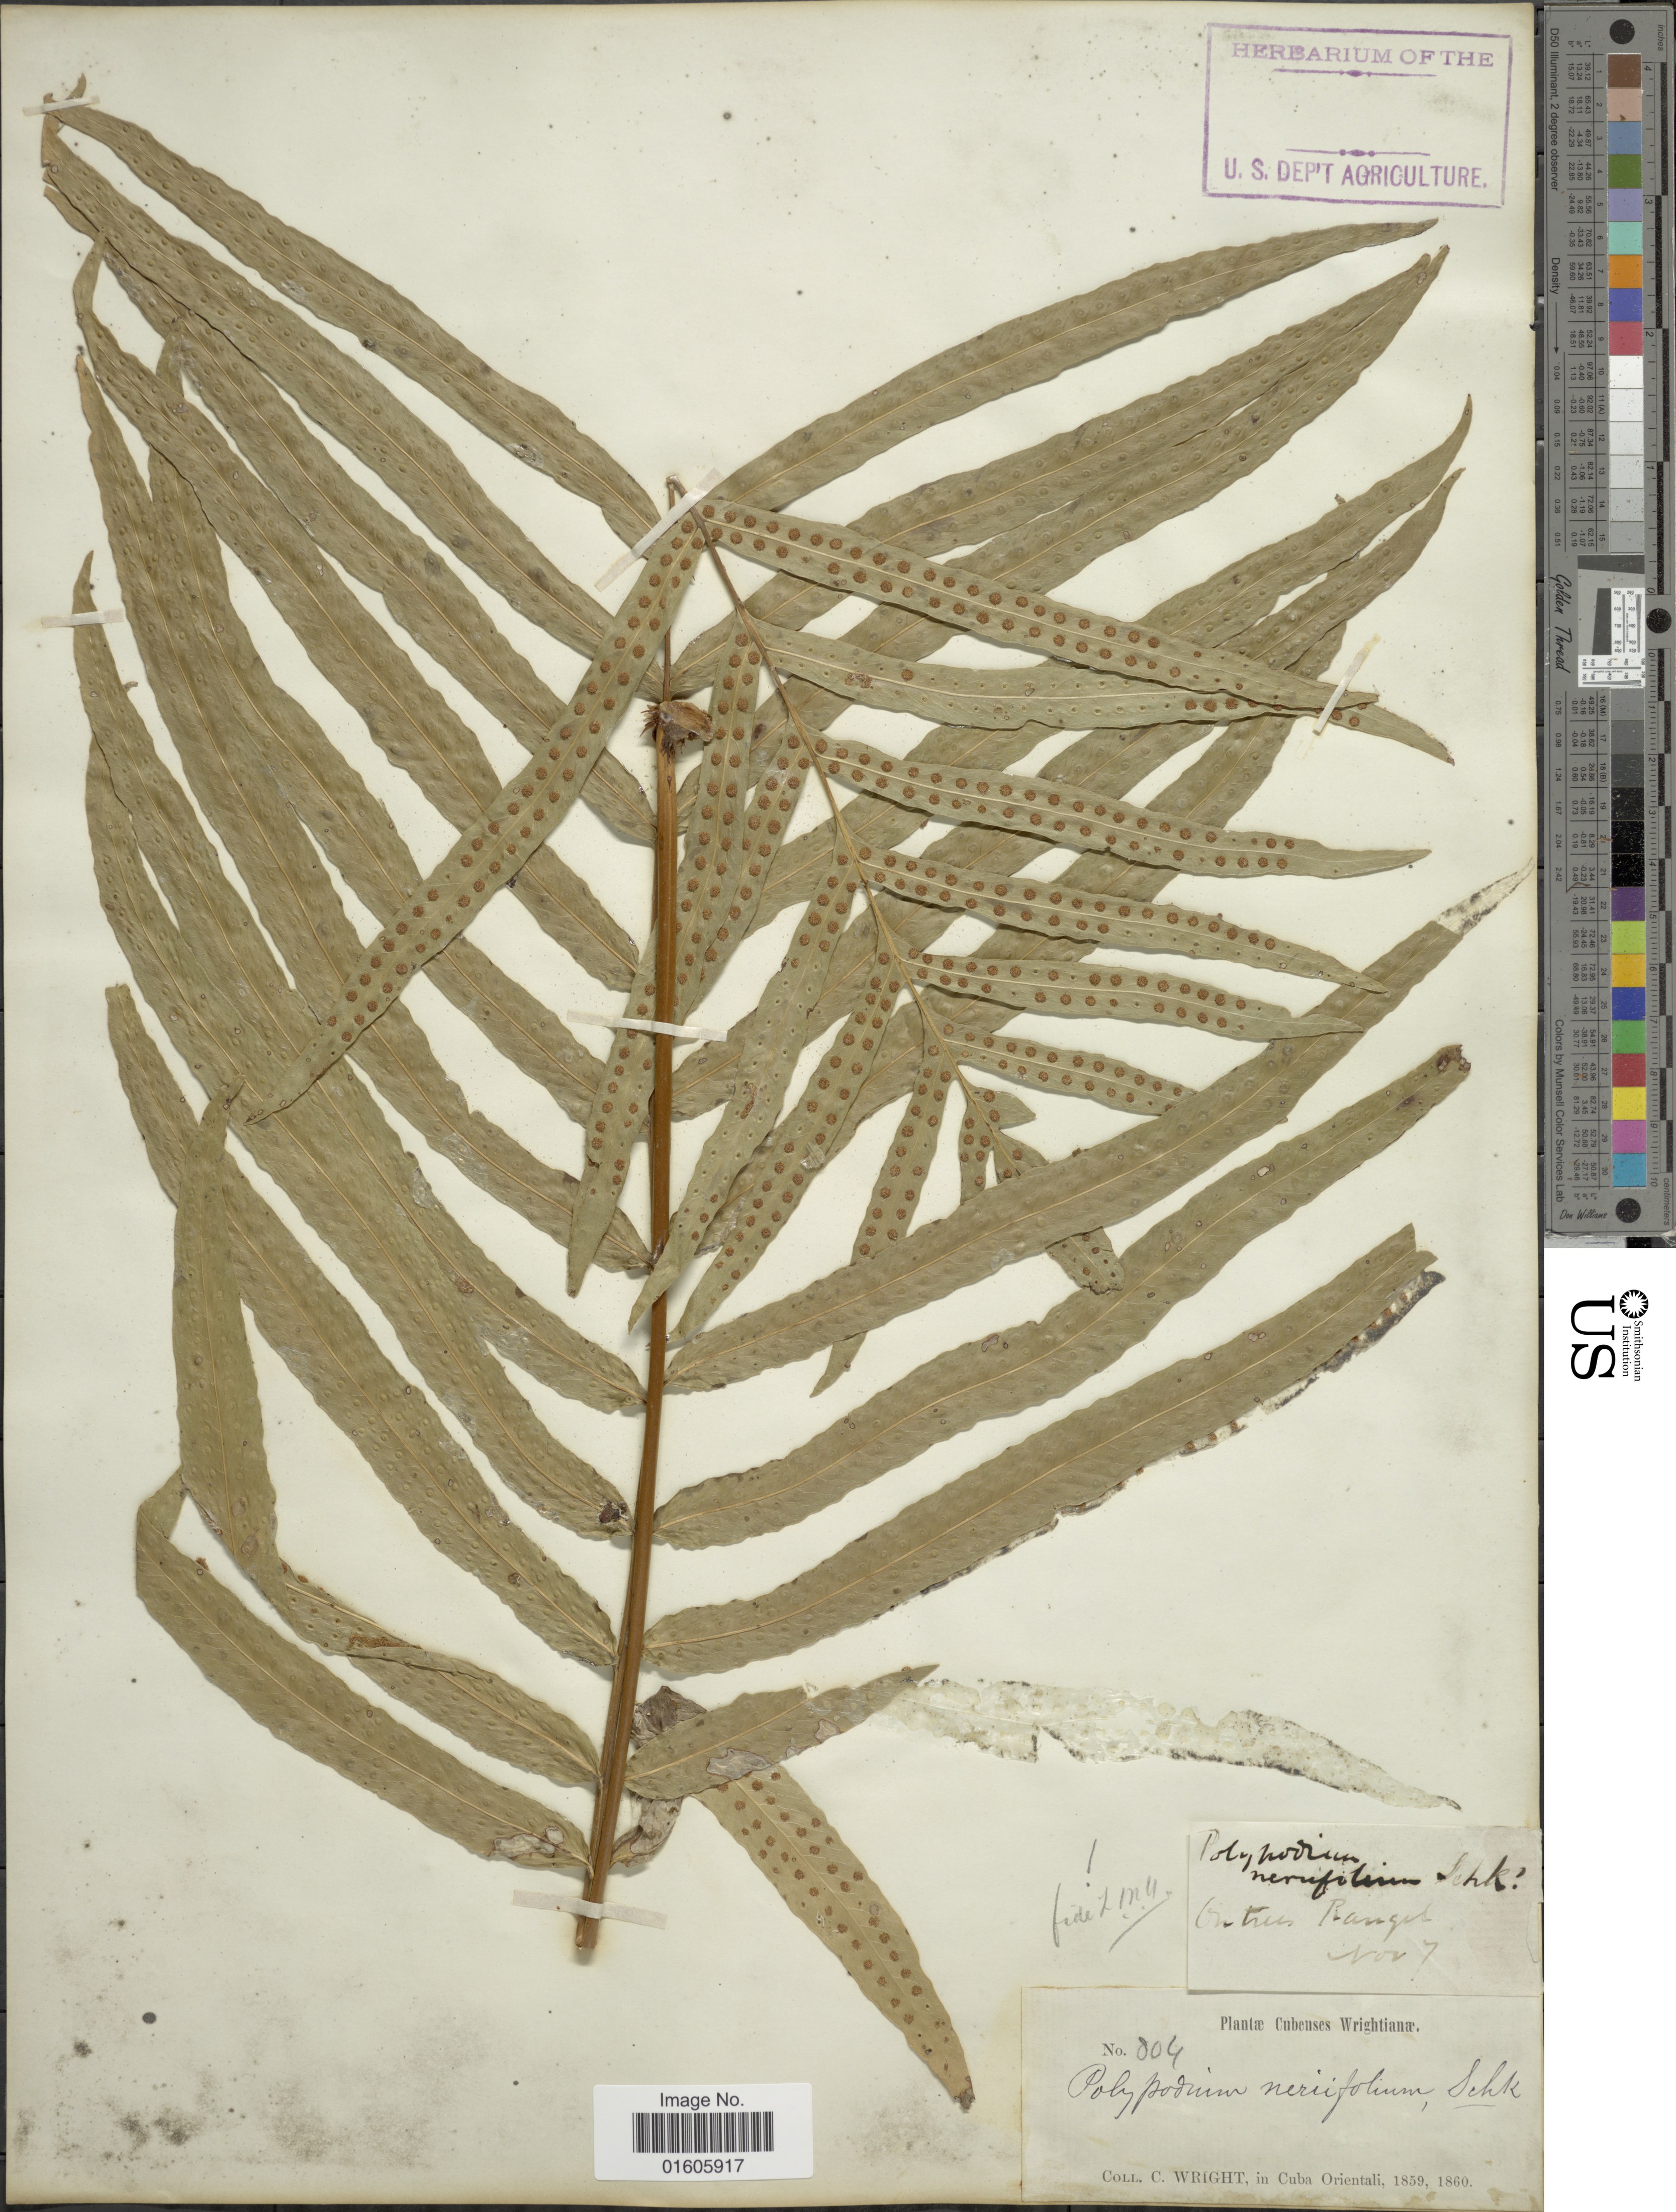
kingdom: Plantae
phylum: Tracheophyta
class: Polypodiopsida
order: Polypodiales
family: Polypodiaceae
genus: Serpocaulon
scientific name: Serpocaulon triseriale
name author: (Sw.) A.R. Sm.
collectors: C. Wright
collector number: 804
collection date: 1859/1860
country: Cuba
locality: In Cuba Orientali.